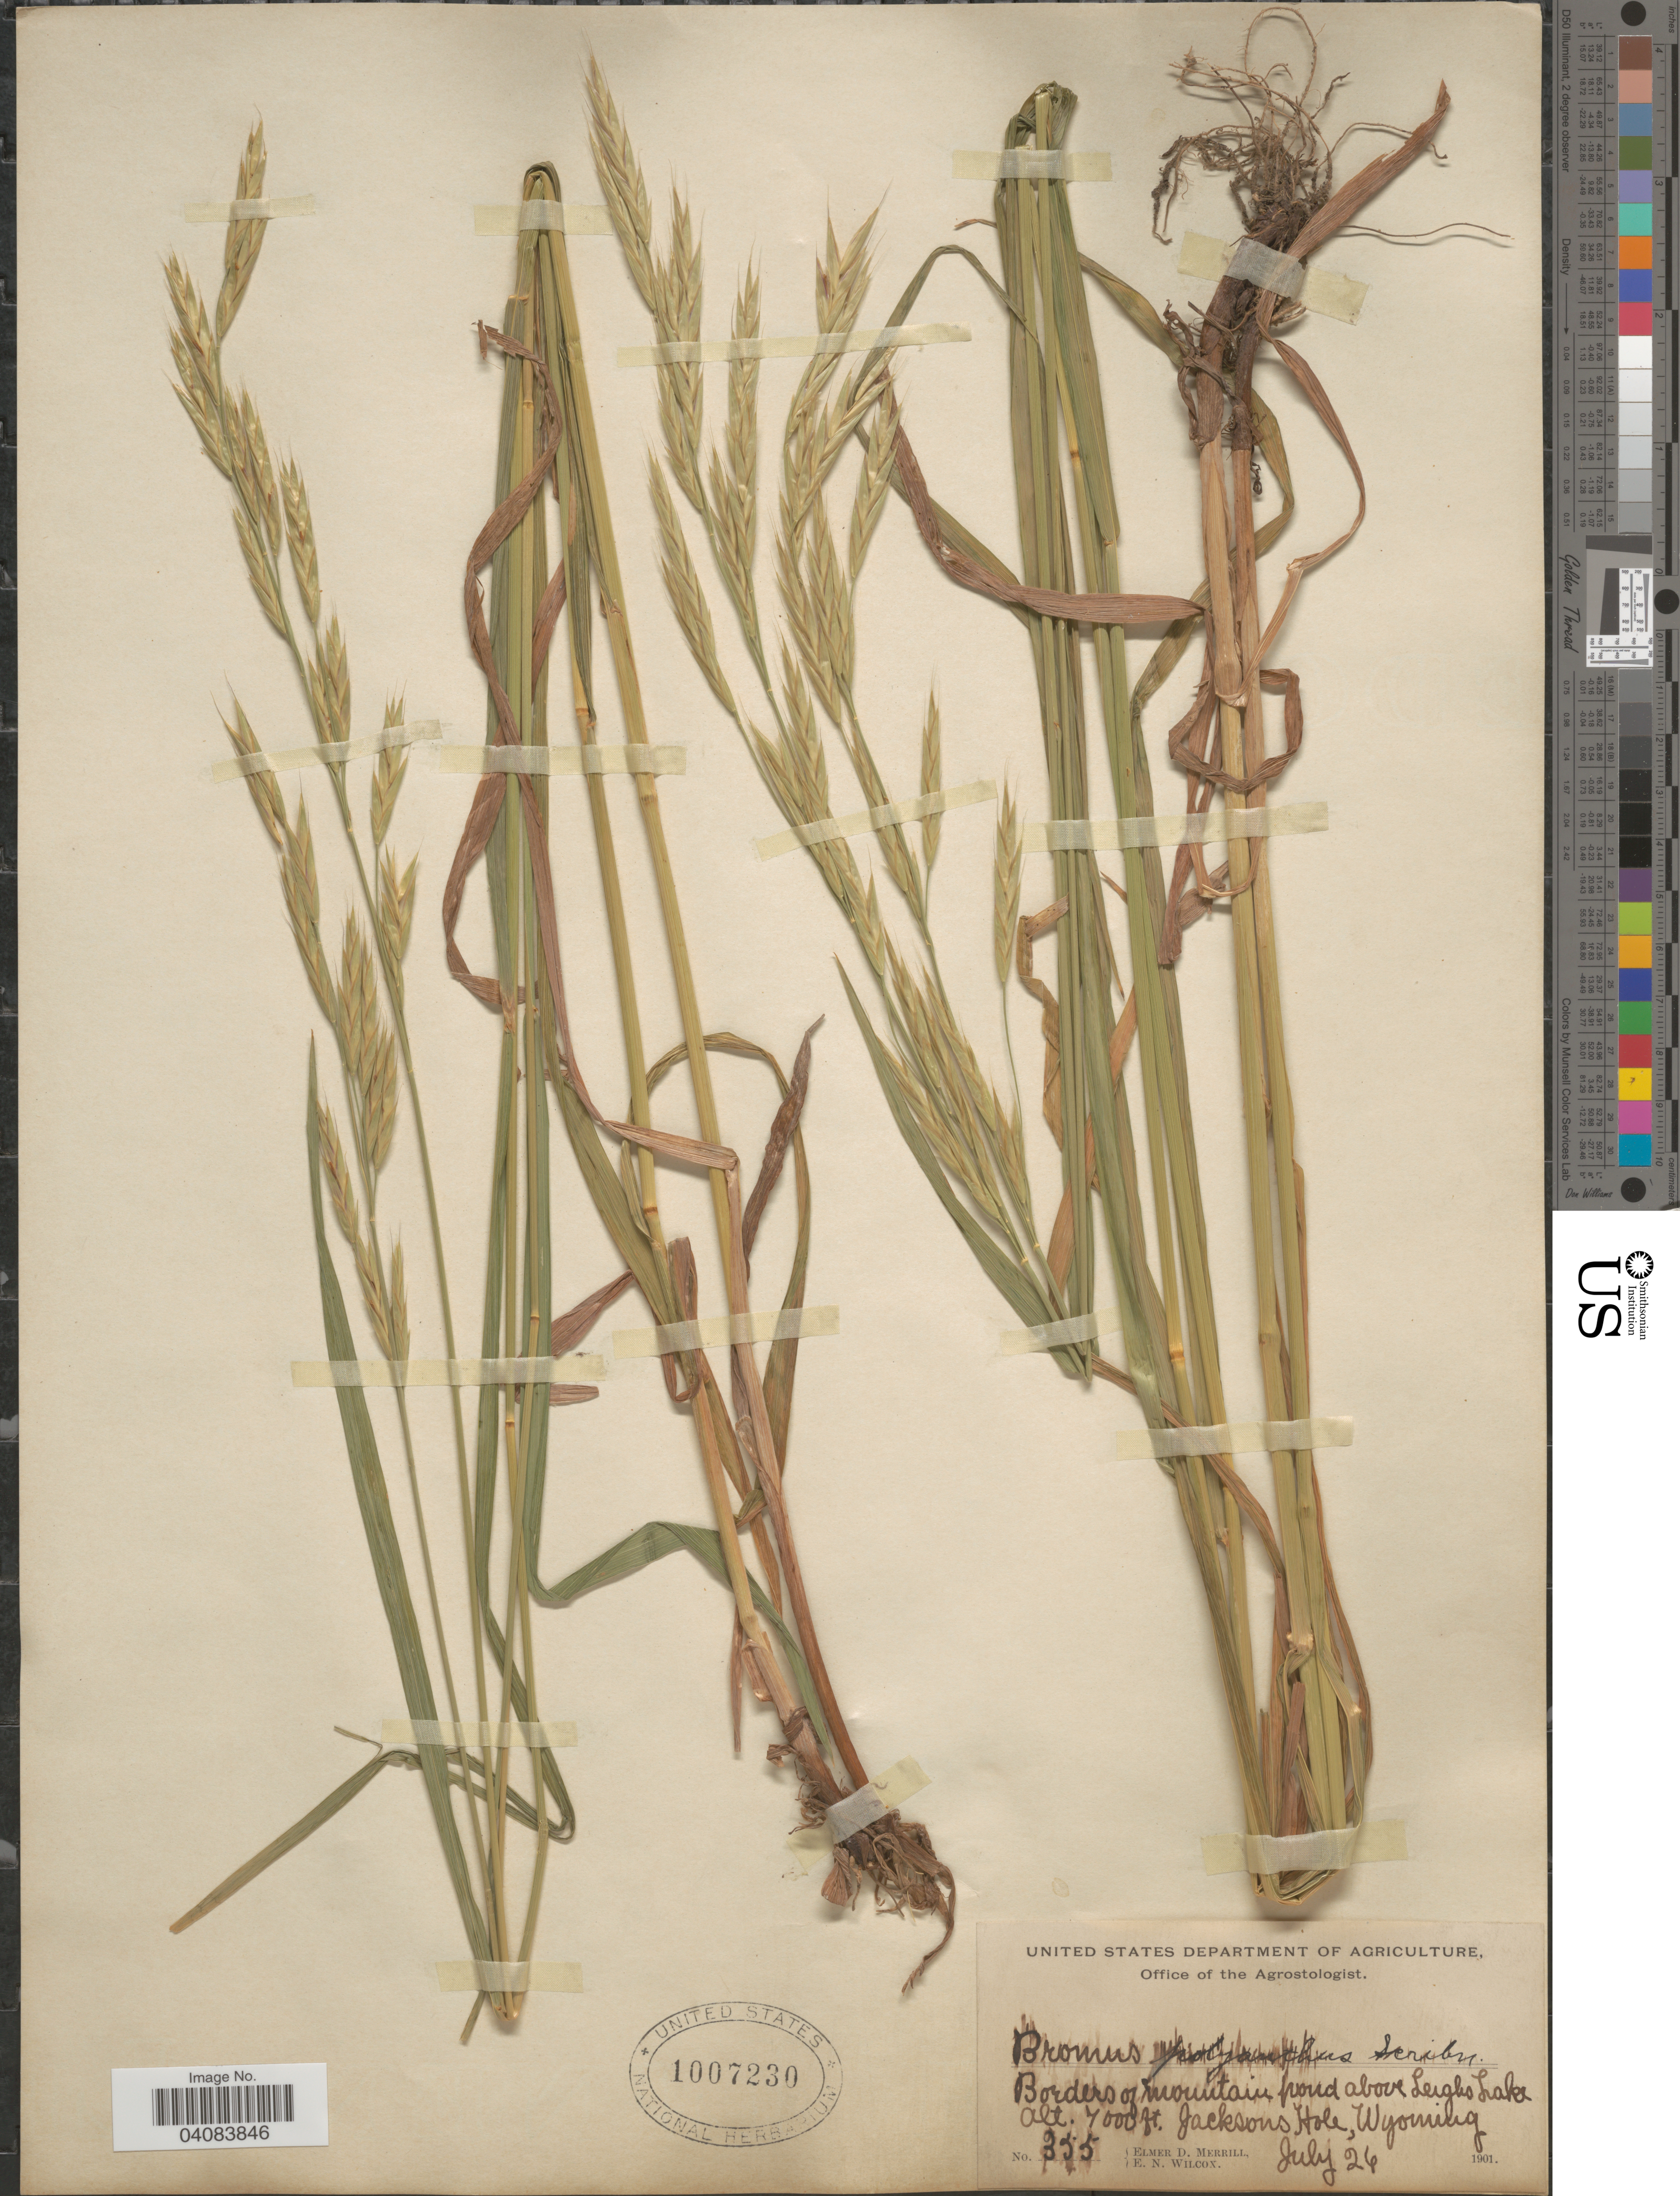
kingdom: Plantae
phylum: Tracheophyta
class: Liliopsida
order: Poales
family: Poaceae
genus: Bromus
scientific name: Bromus polyanthus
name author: Scribn. ex Shear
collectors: E. D. Merrill & E. Wilcox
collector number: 355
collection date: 1901-07-26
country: United States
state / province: Wyoming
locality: Borders of mountain pond above Leighs Lake. Jacksons Hole.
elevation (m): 2134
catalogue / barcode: US 1007230